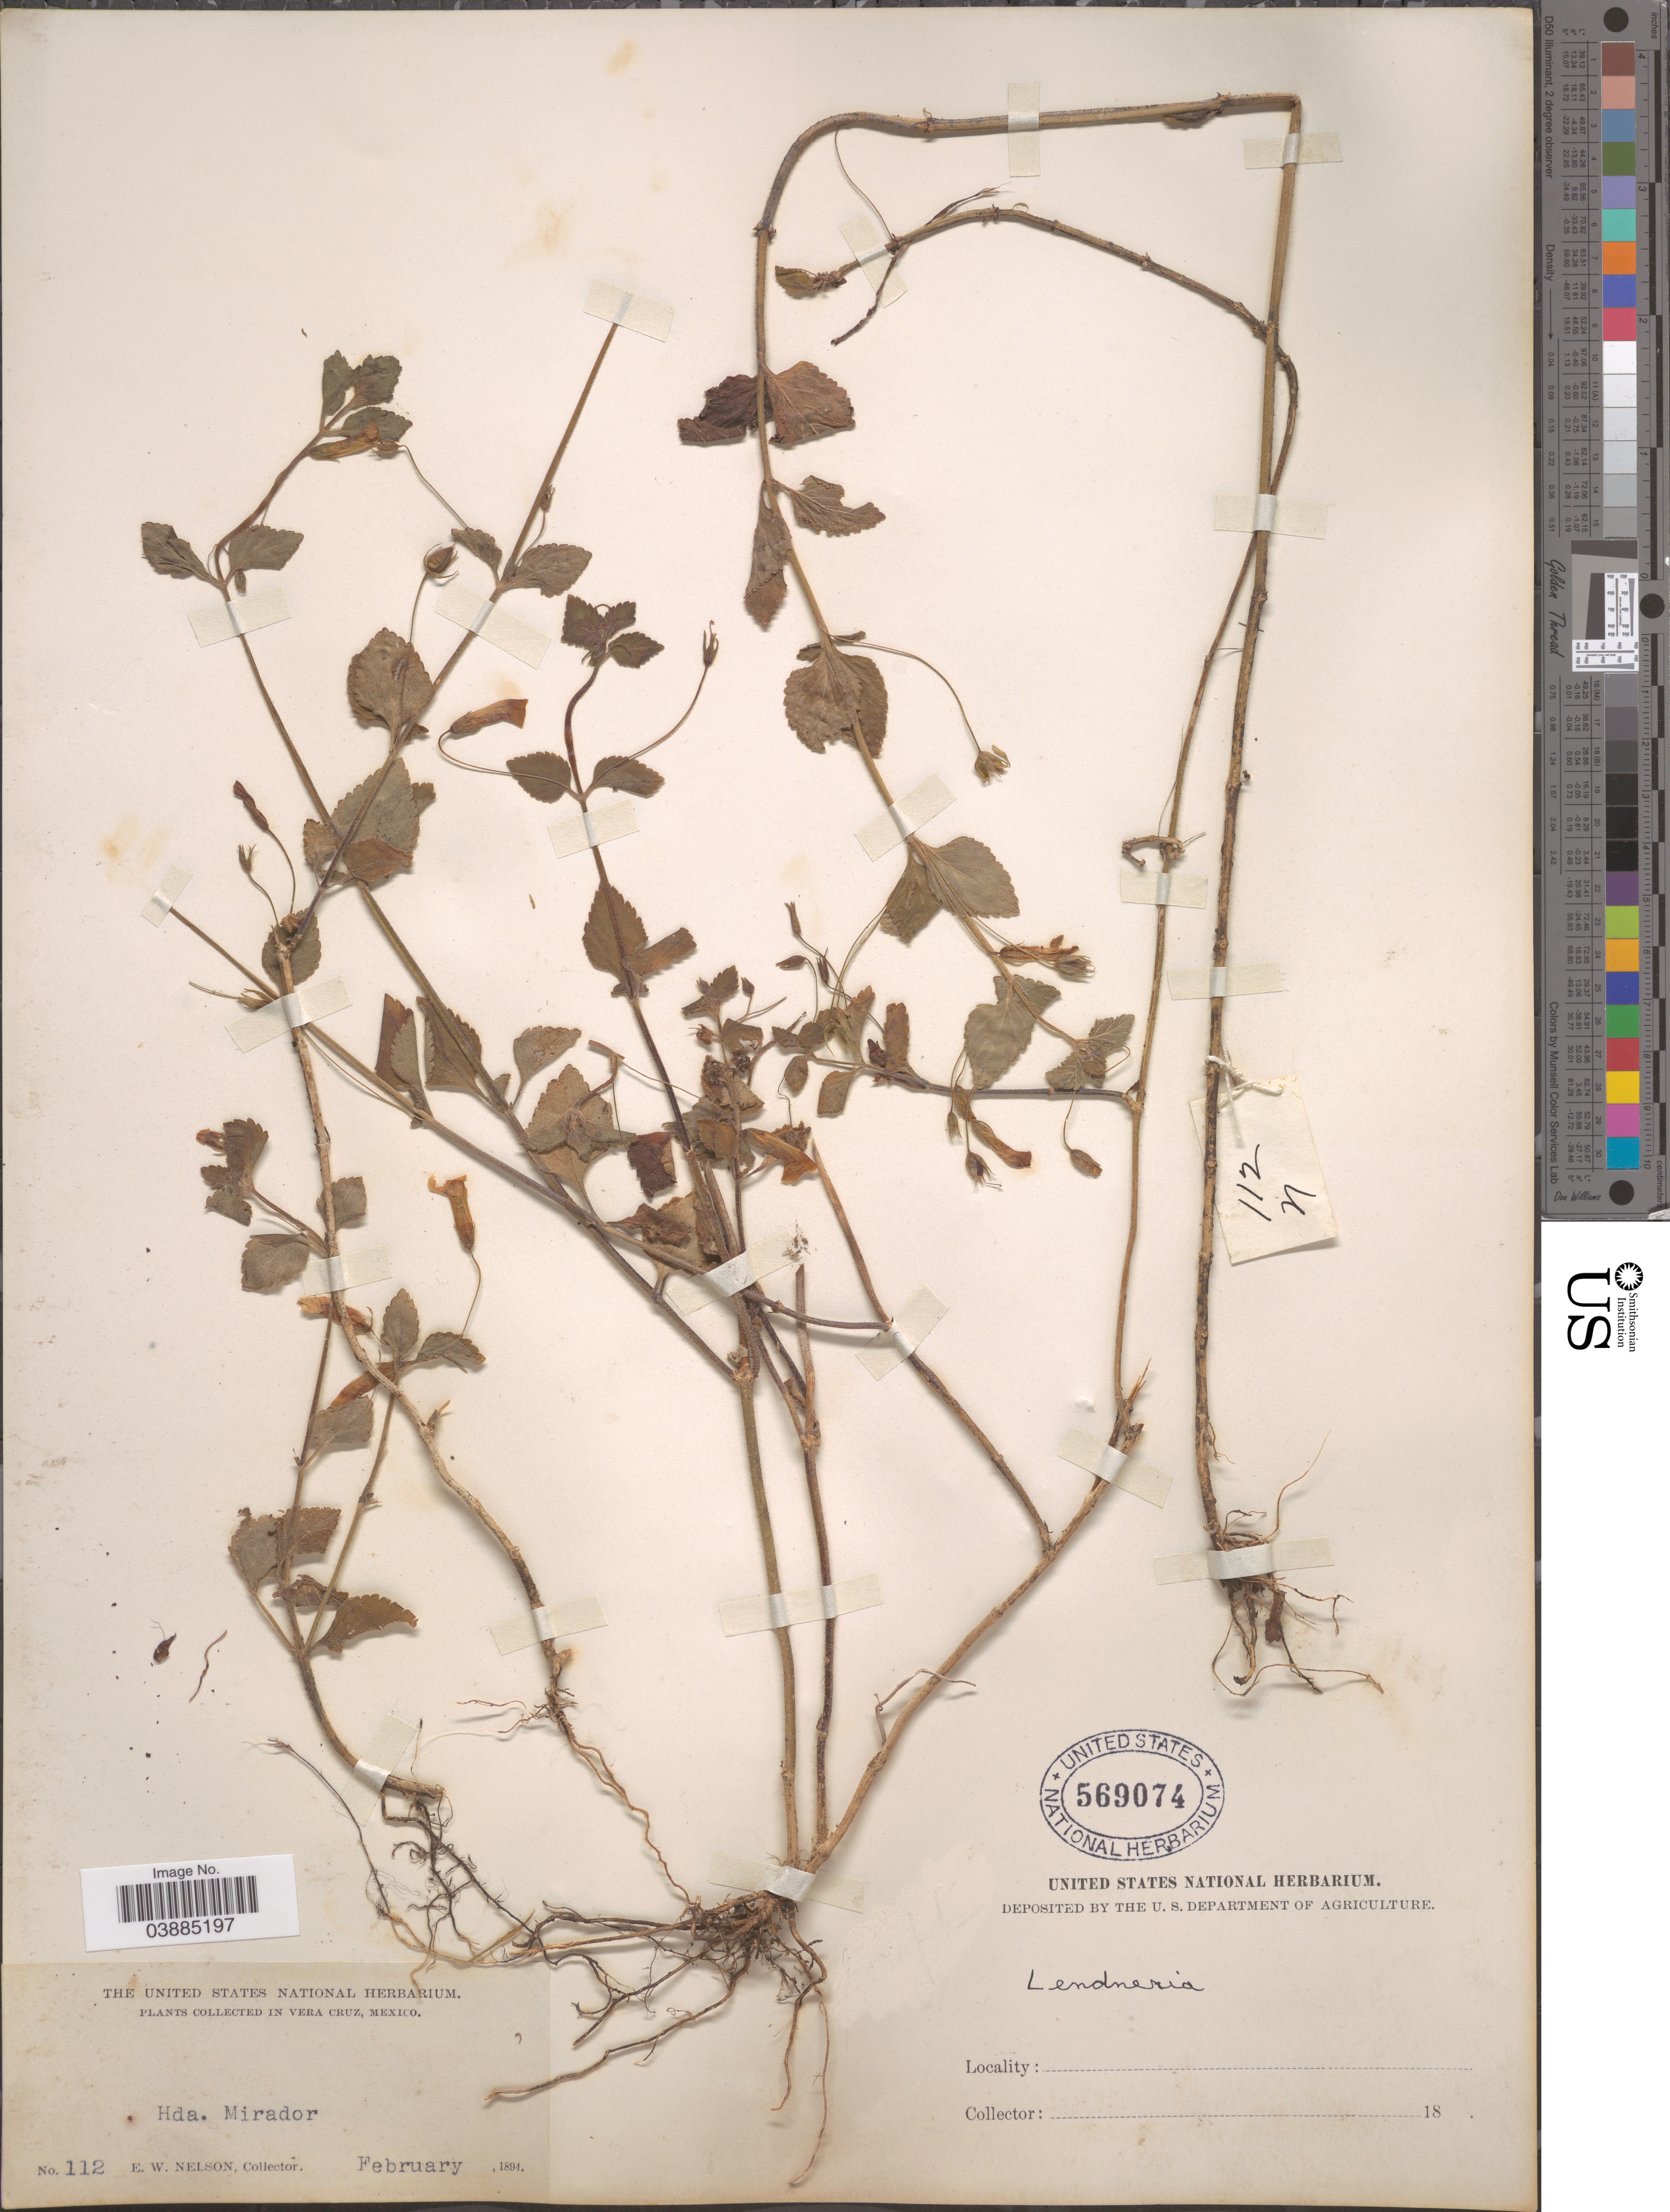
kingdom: Plantae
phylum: Tracheophyta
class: Magnoliopsida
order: Lamiales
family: Plantaginaceae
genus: Lendneria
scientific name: Lendneria sp.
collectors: E. W. Nelson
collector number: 112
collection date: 1894-02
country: Mexico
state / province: Veracruz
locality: In Vera Cruz. Hda. Mirador.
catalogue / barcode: US 569074